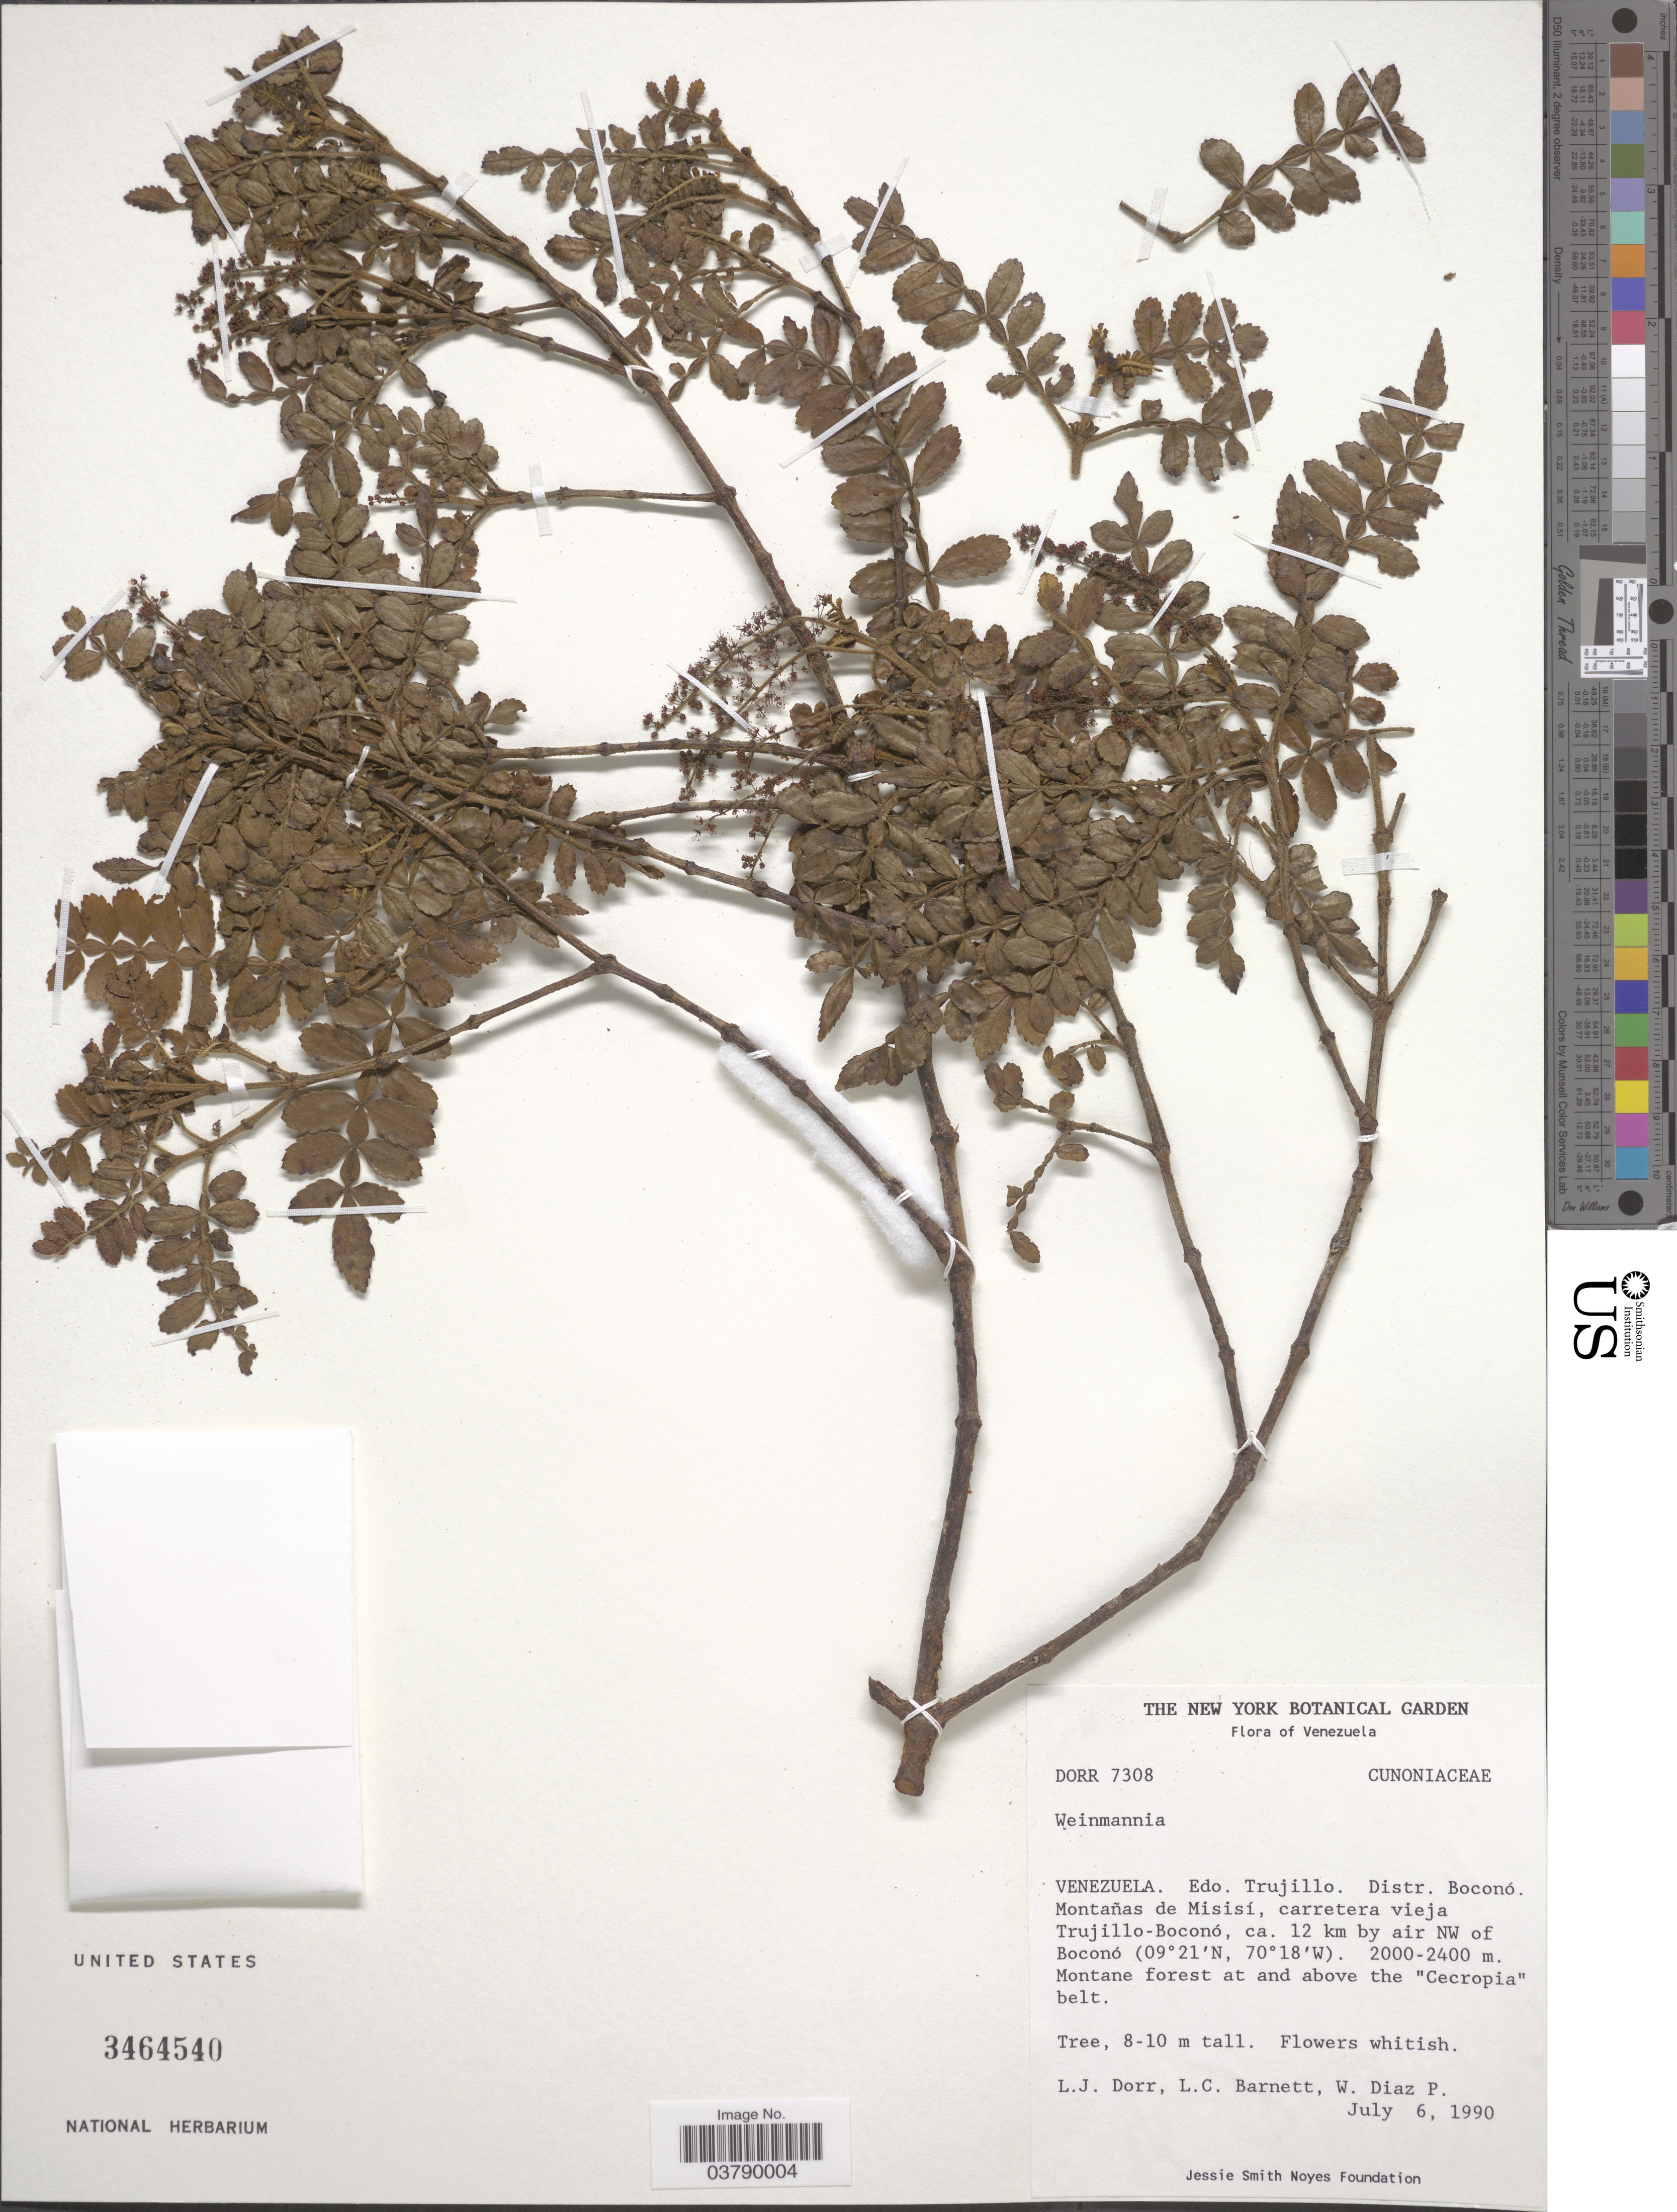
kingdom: Plantae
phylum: Tracheophyta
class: Magnoliopsida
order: Oxalidales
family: Cunoniaceae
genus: Weinmannia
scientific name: Weinmannia sp.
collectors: L. J. Dorr, L. C. Barnett & W. Díaz P.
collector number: DORR7308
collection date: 1990-07-06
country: Venezuela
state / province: Trujillo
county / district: Boconó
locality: Montañas de Misisi, carretera vieja Trujillo-Boconó, ca. 12 km by air NW of Boconó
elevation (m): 2000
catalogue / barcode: US 3464540